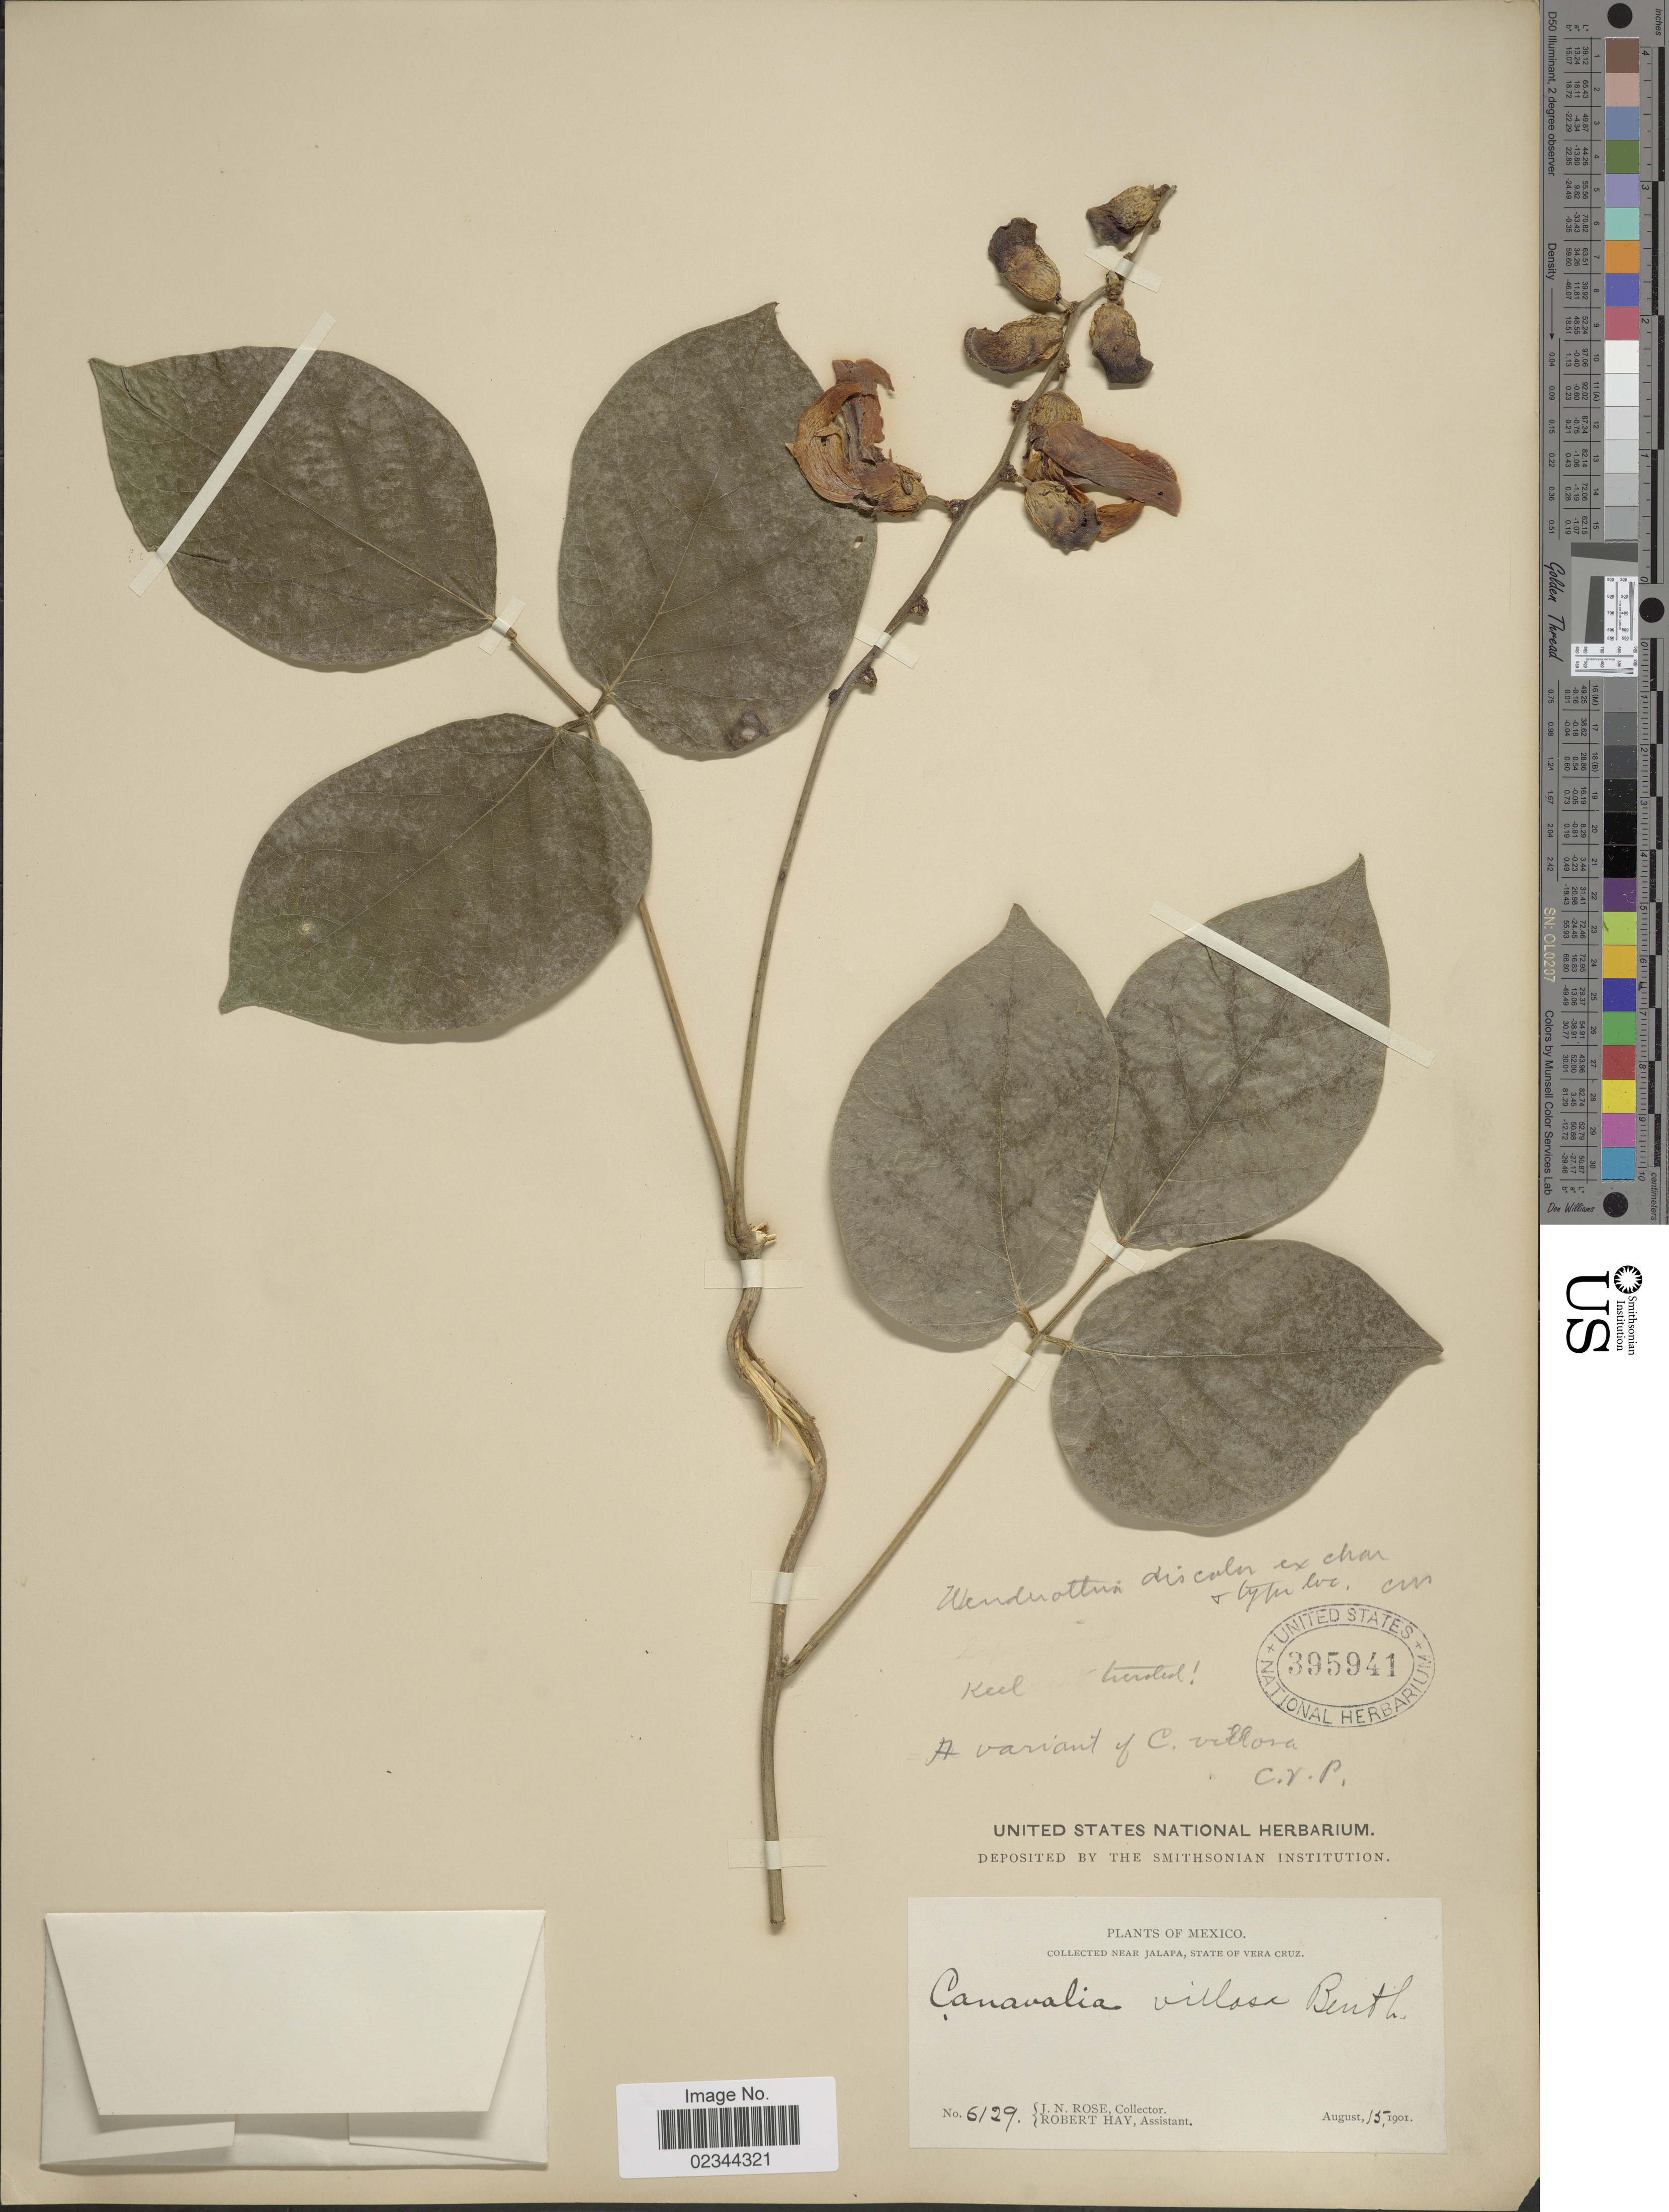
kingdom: Plantae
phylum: Tracheophyta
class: Magnoliopsida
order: Fabales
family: Fabaceae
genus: Canavalia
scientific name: Canavalia villosa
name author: Benth.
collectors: J. N. Rose & R. Hay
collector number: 6129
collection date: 1901-08-15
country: Mexico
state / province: Veracruz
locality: Near Jalapa, Vera Cruz.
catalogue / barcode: US 395941